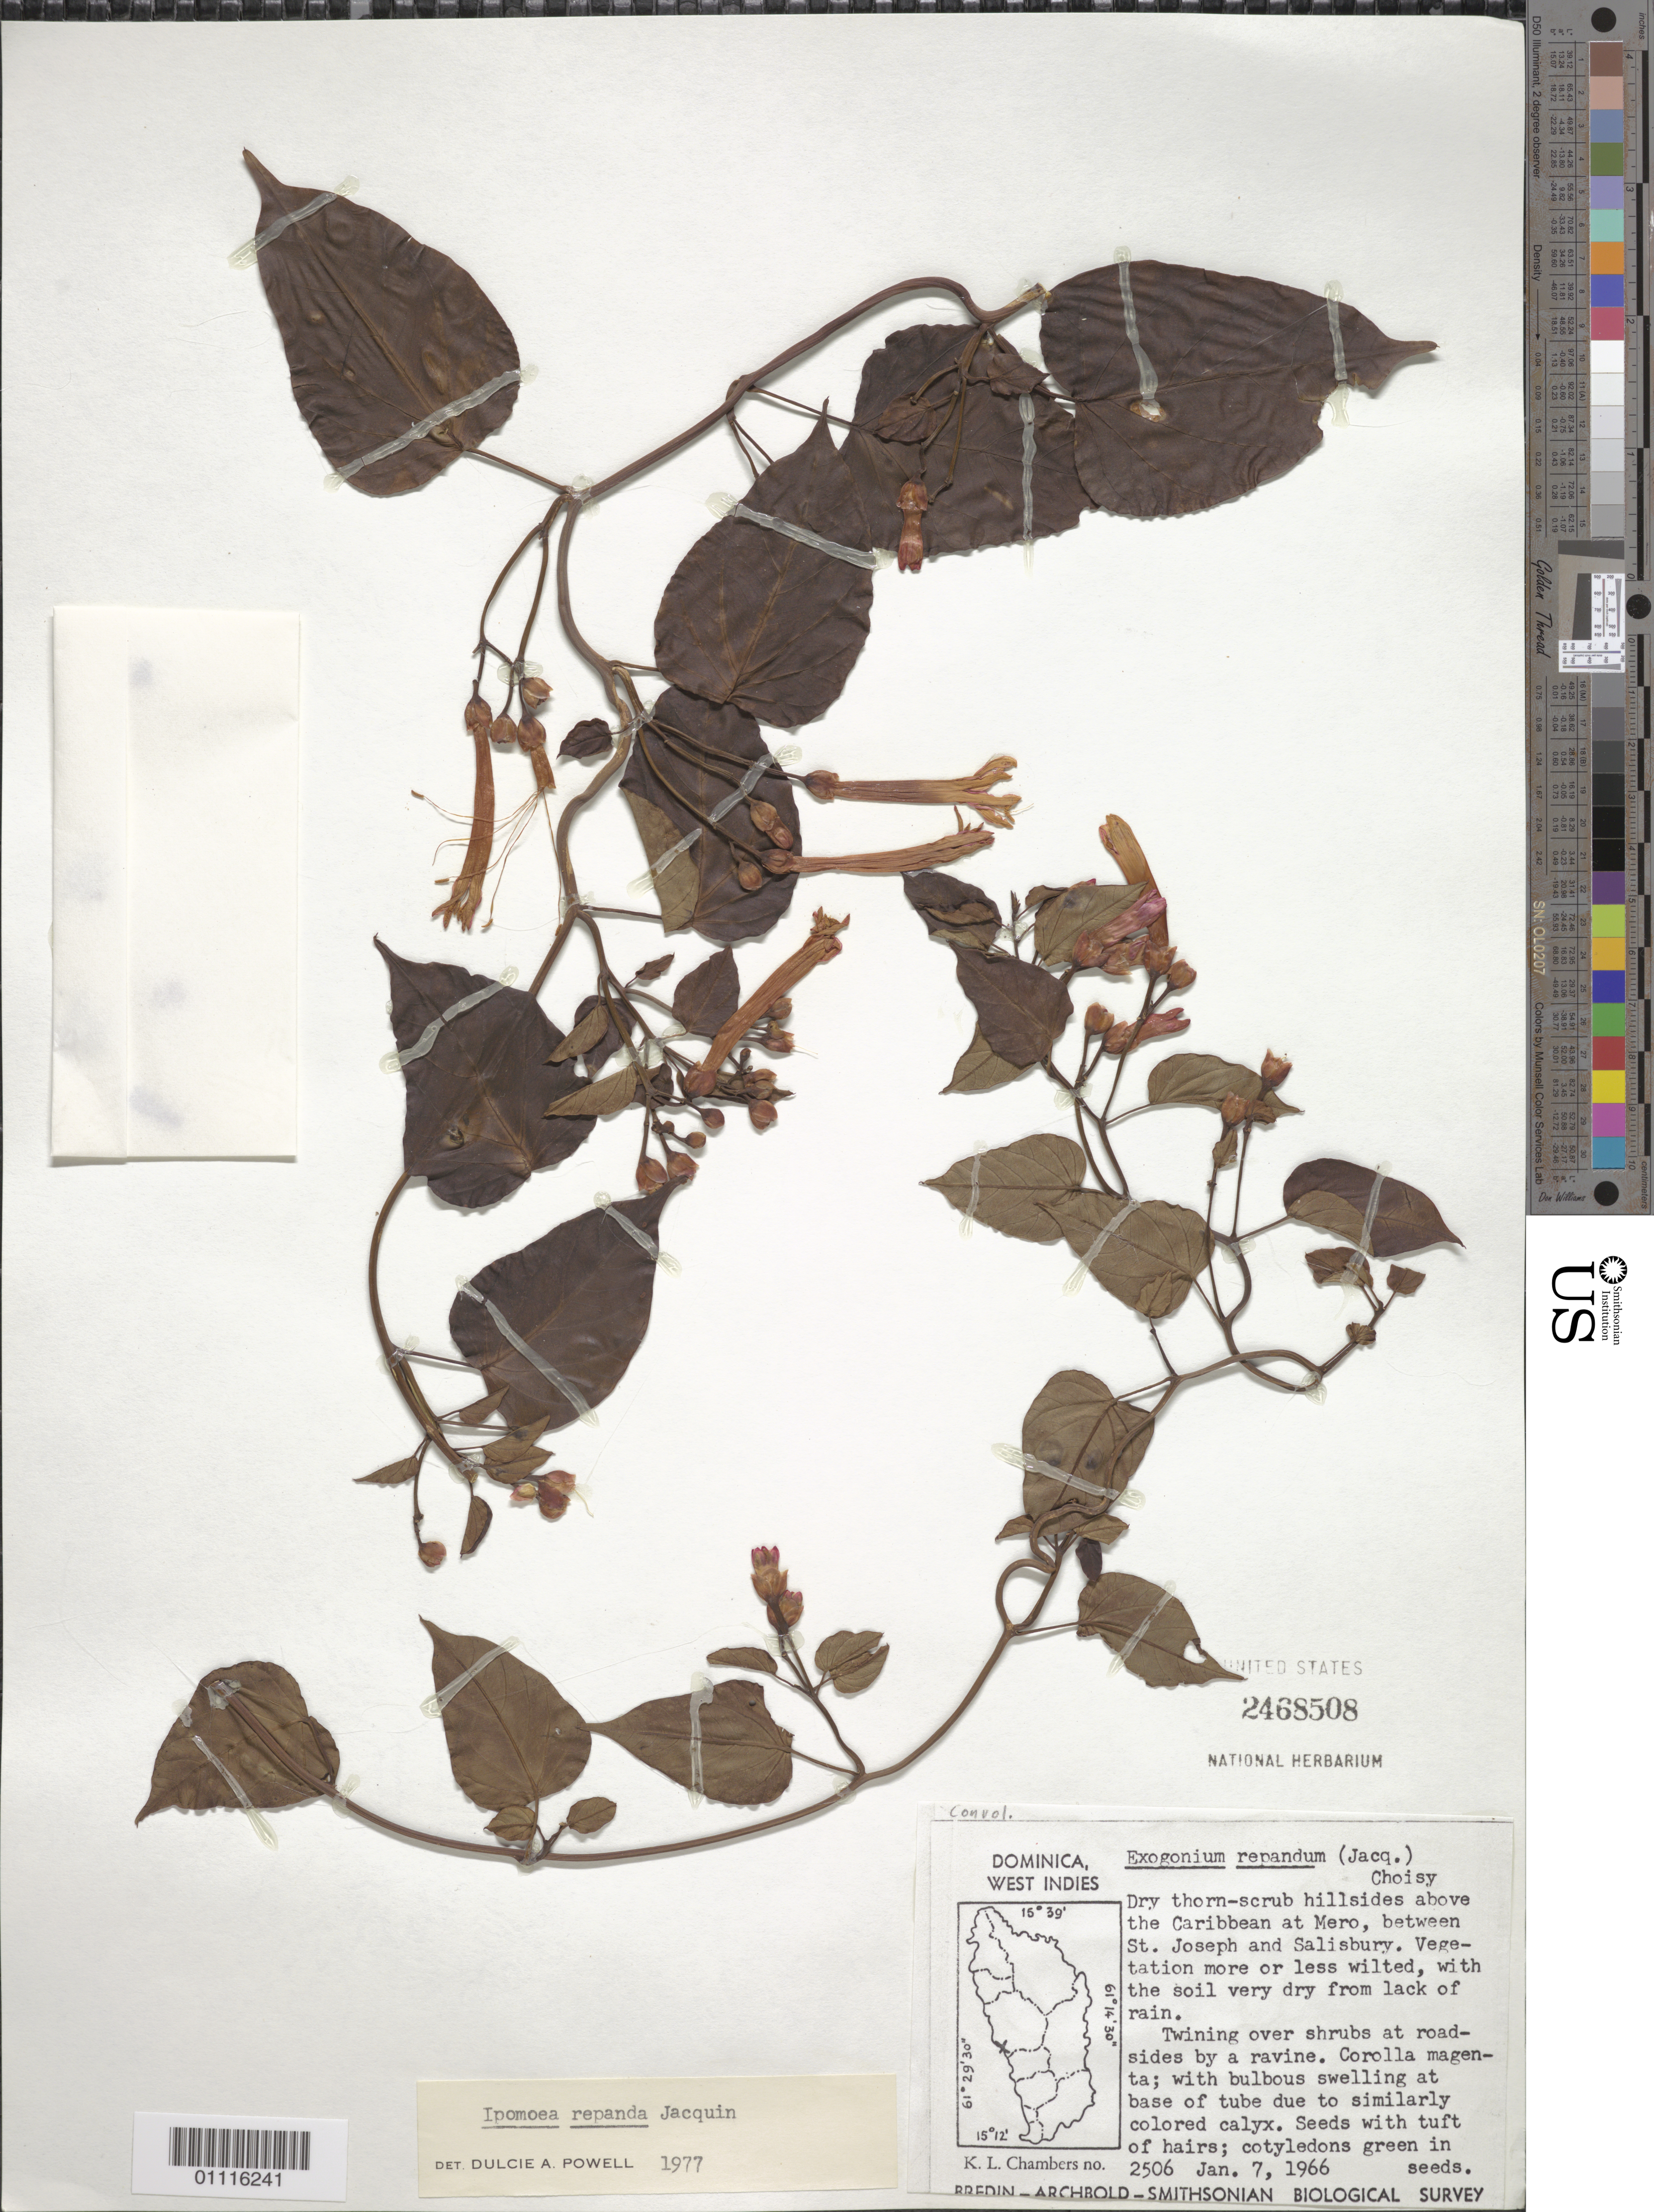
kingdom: Plantae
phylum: Tracheophyta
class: Magnoliopsida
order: Solanales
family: Convolvulaceae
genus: Ipomoea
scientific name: Ipomoea repanda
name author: Jacq.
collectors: K. L. Chambers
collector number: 2506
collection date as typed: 07 Jan 1966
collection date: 1966-01-07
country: Dominica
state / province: St. Joseph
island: Dominica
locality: Dry thorn-scrub hillsides above the Caribbean at Mero, between St. Joseph and Salisbury. Vegetation more or less wilted with the soil very dry from lack of rain. Twining over shrubs at roadsides by a ravine.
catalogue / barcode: US 2468508